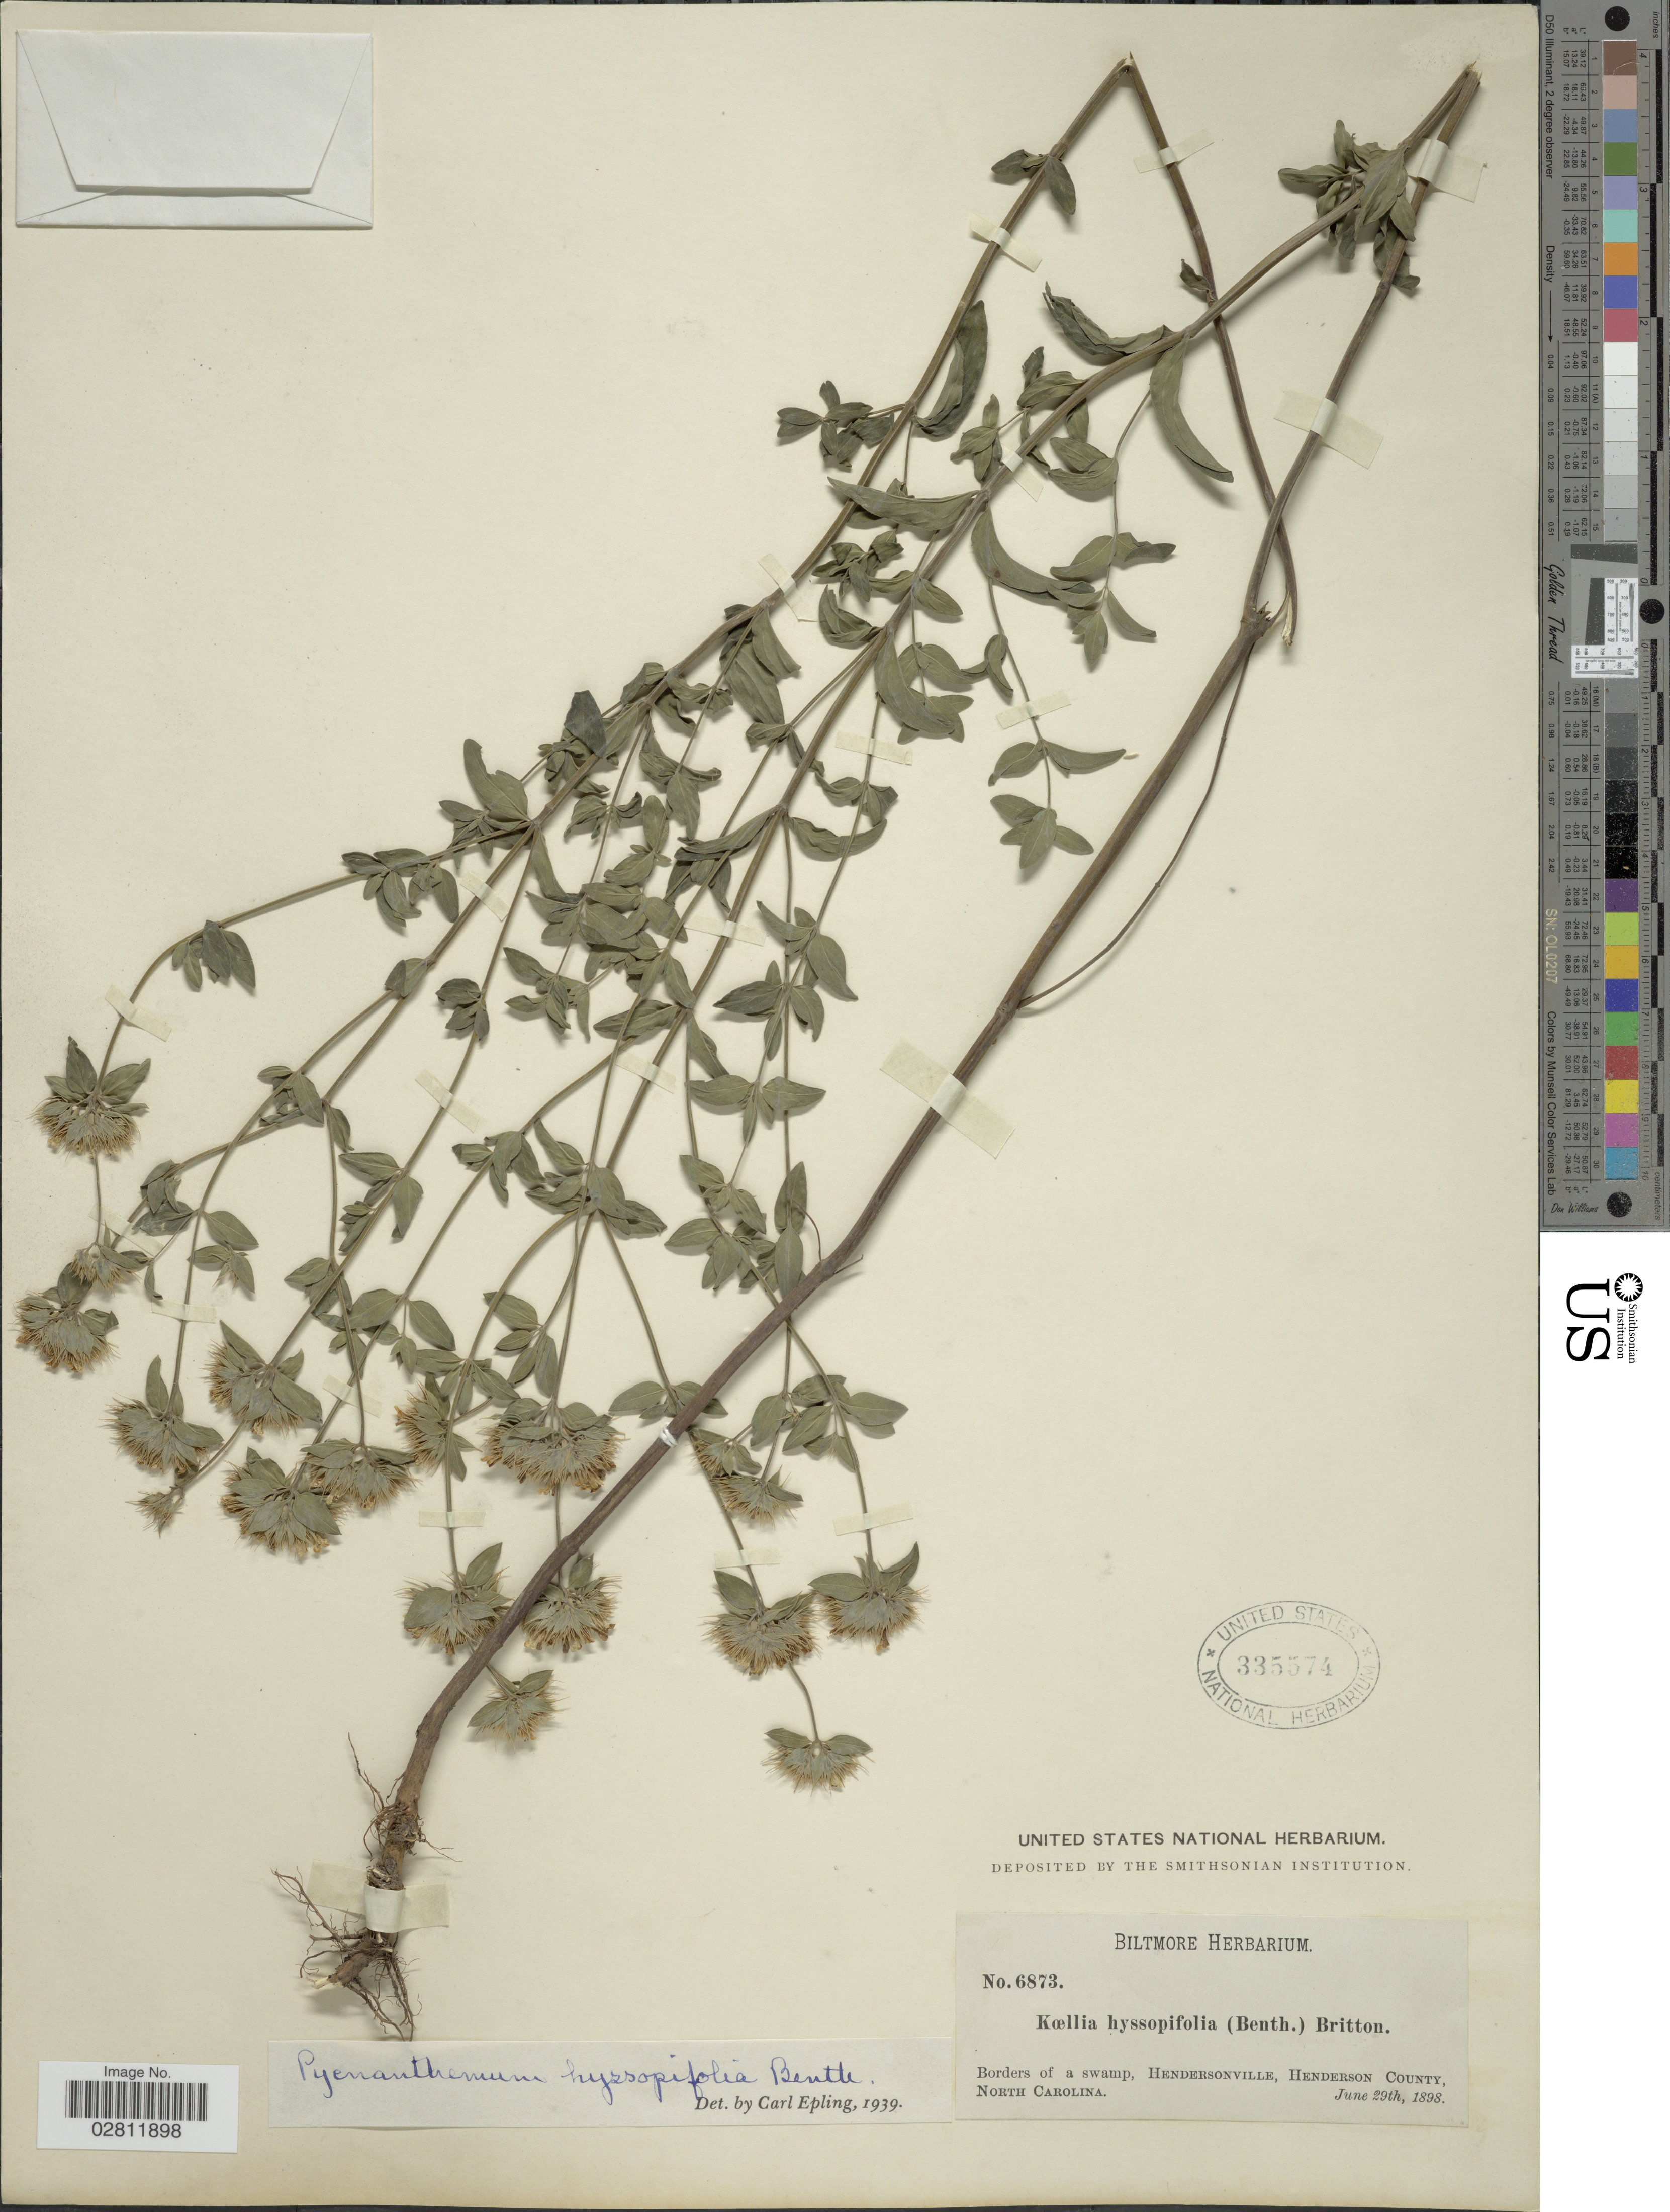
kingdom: Plantae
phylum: Tracheophyta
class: Magnoliopsida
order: Lamiales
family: Lamiaceae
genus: Pycnanthemum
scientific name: Pycnanthemum flexuosum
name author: (Walter) Britton, Stearns & Poggenb.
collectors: ex herb. Biltmore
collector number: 6873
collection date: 1898-06-29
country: United States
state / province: North Carolina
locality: Borders of a swamp, Hendersonville, Henderson County.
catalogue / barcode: US 335574